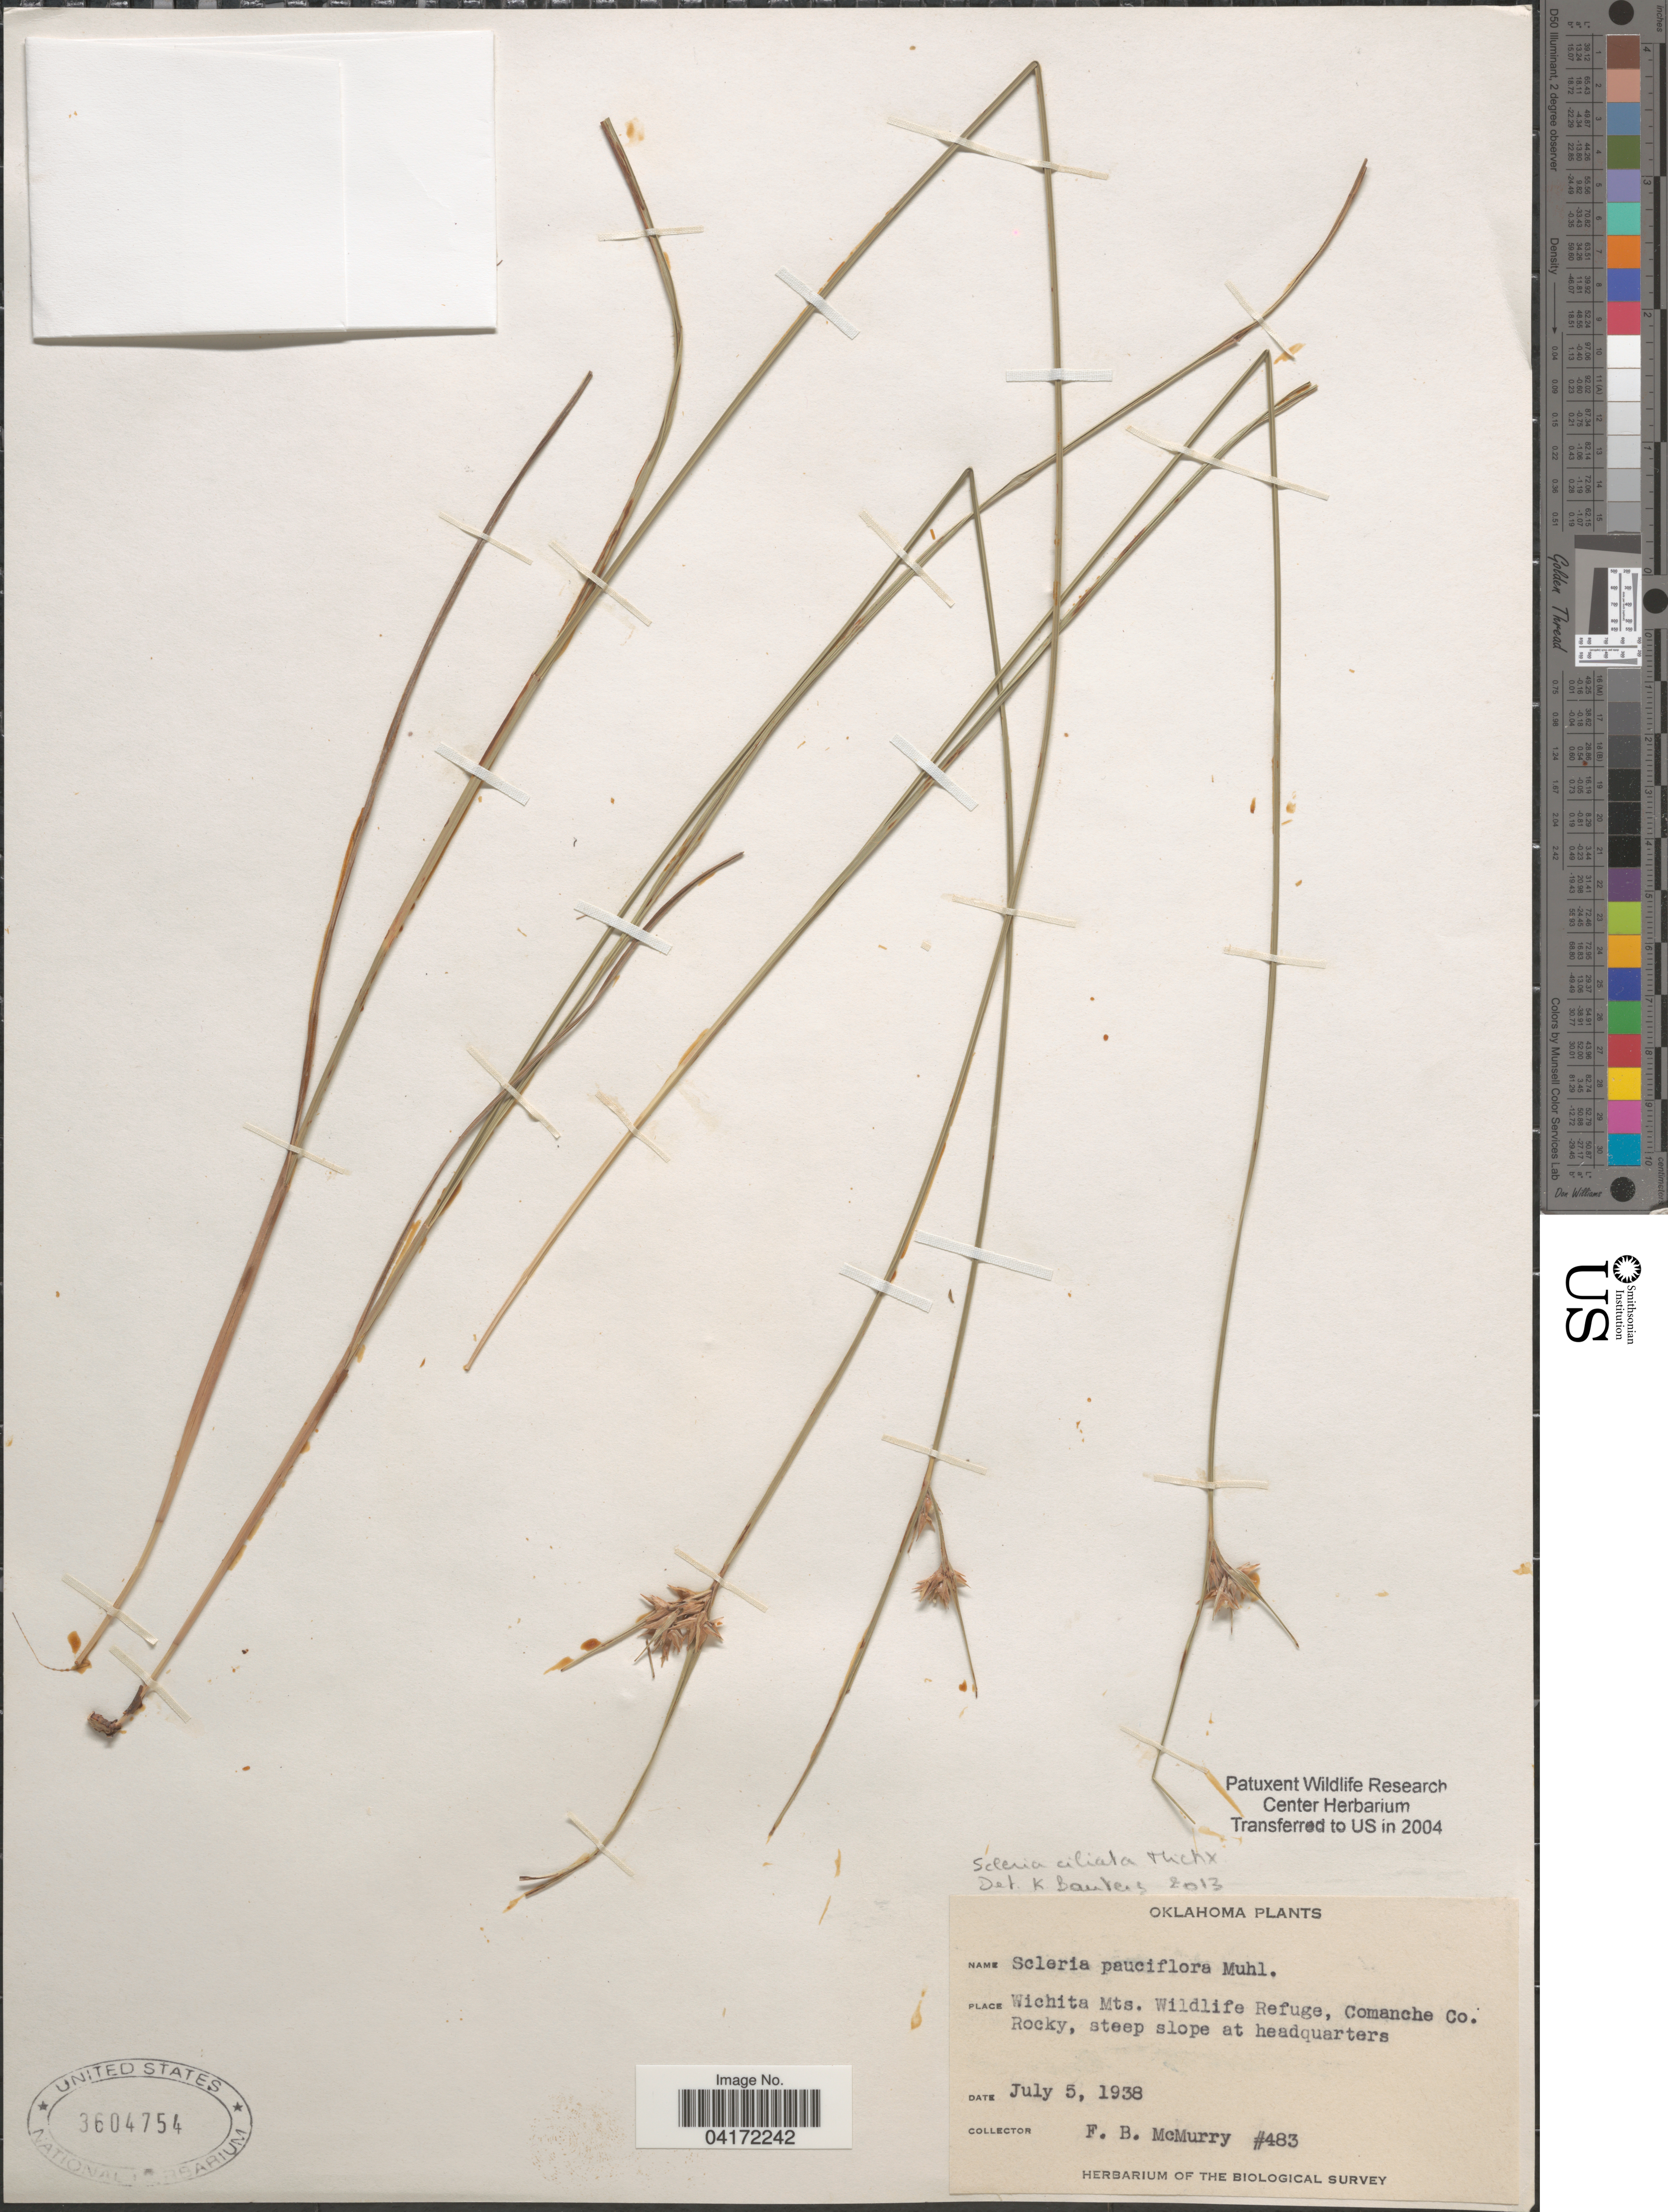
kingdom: Plantae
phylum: Tracheophyta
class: Liliopsida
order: Poales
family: Cyperaceae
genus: Scleria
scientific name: Scleria pauciflora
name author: Muhl. ex Willd.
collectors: F. B. McMurry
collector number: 483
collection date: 1938-07-05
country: United States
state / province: Oklahoma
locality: Wichita Mts. Wildlife Refuge, Comanche Co. Rocky, steep slope at headquarters. The Biological Survey.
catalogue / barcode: US 3604754